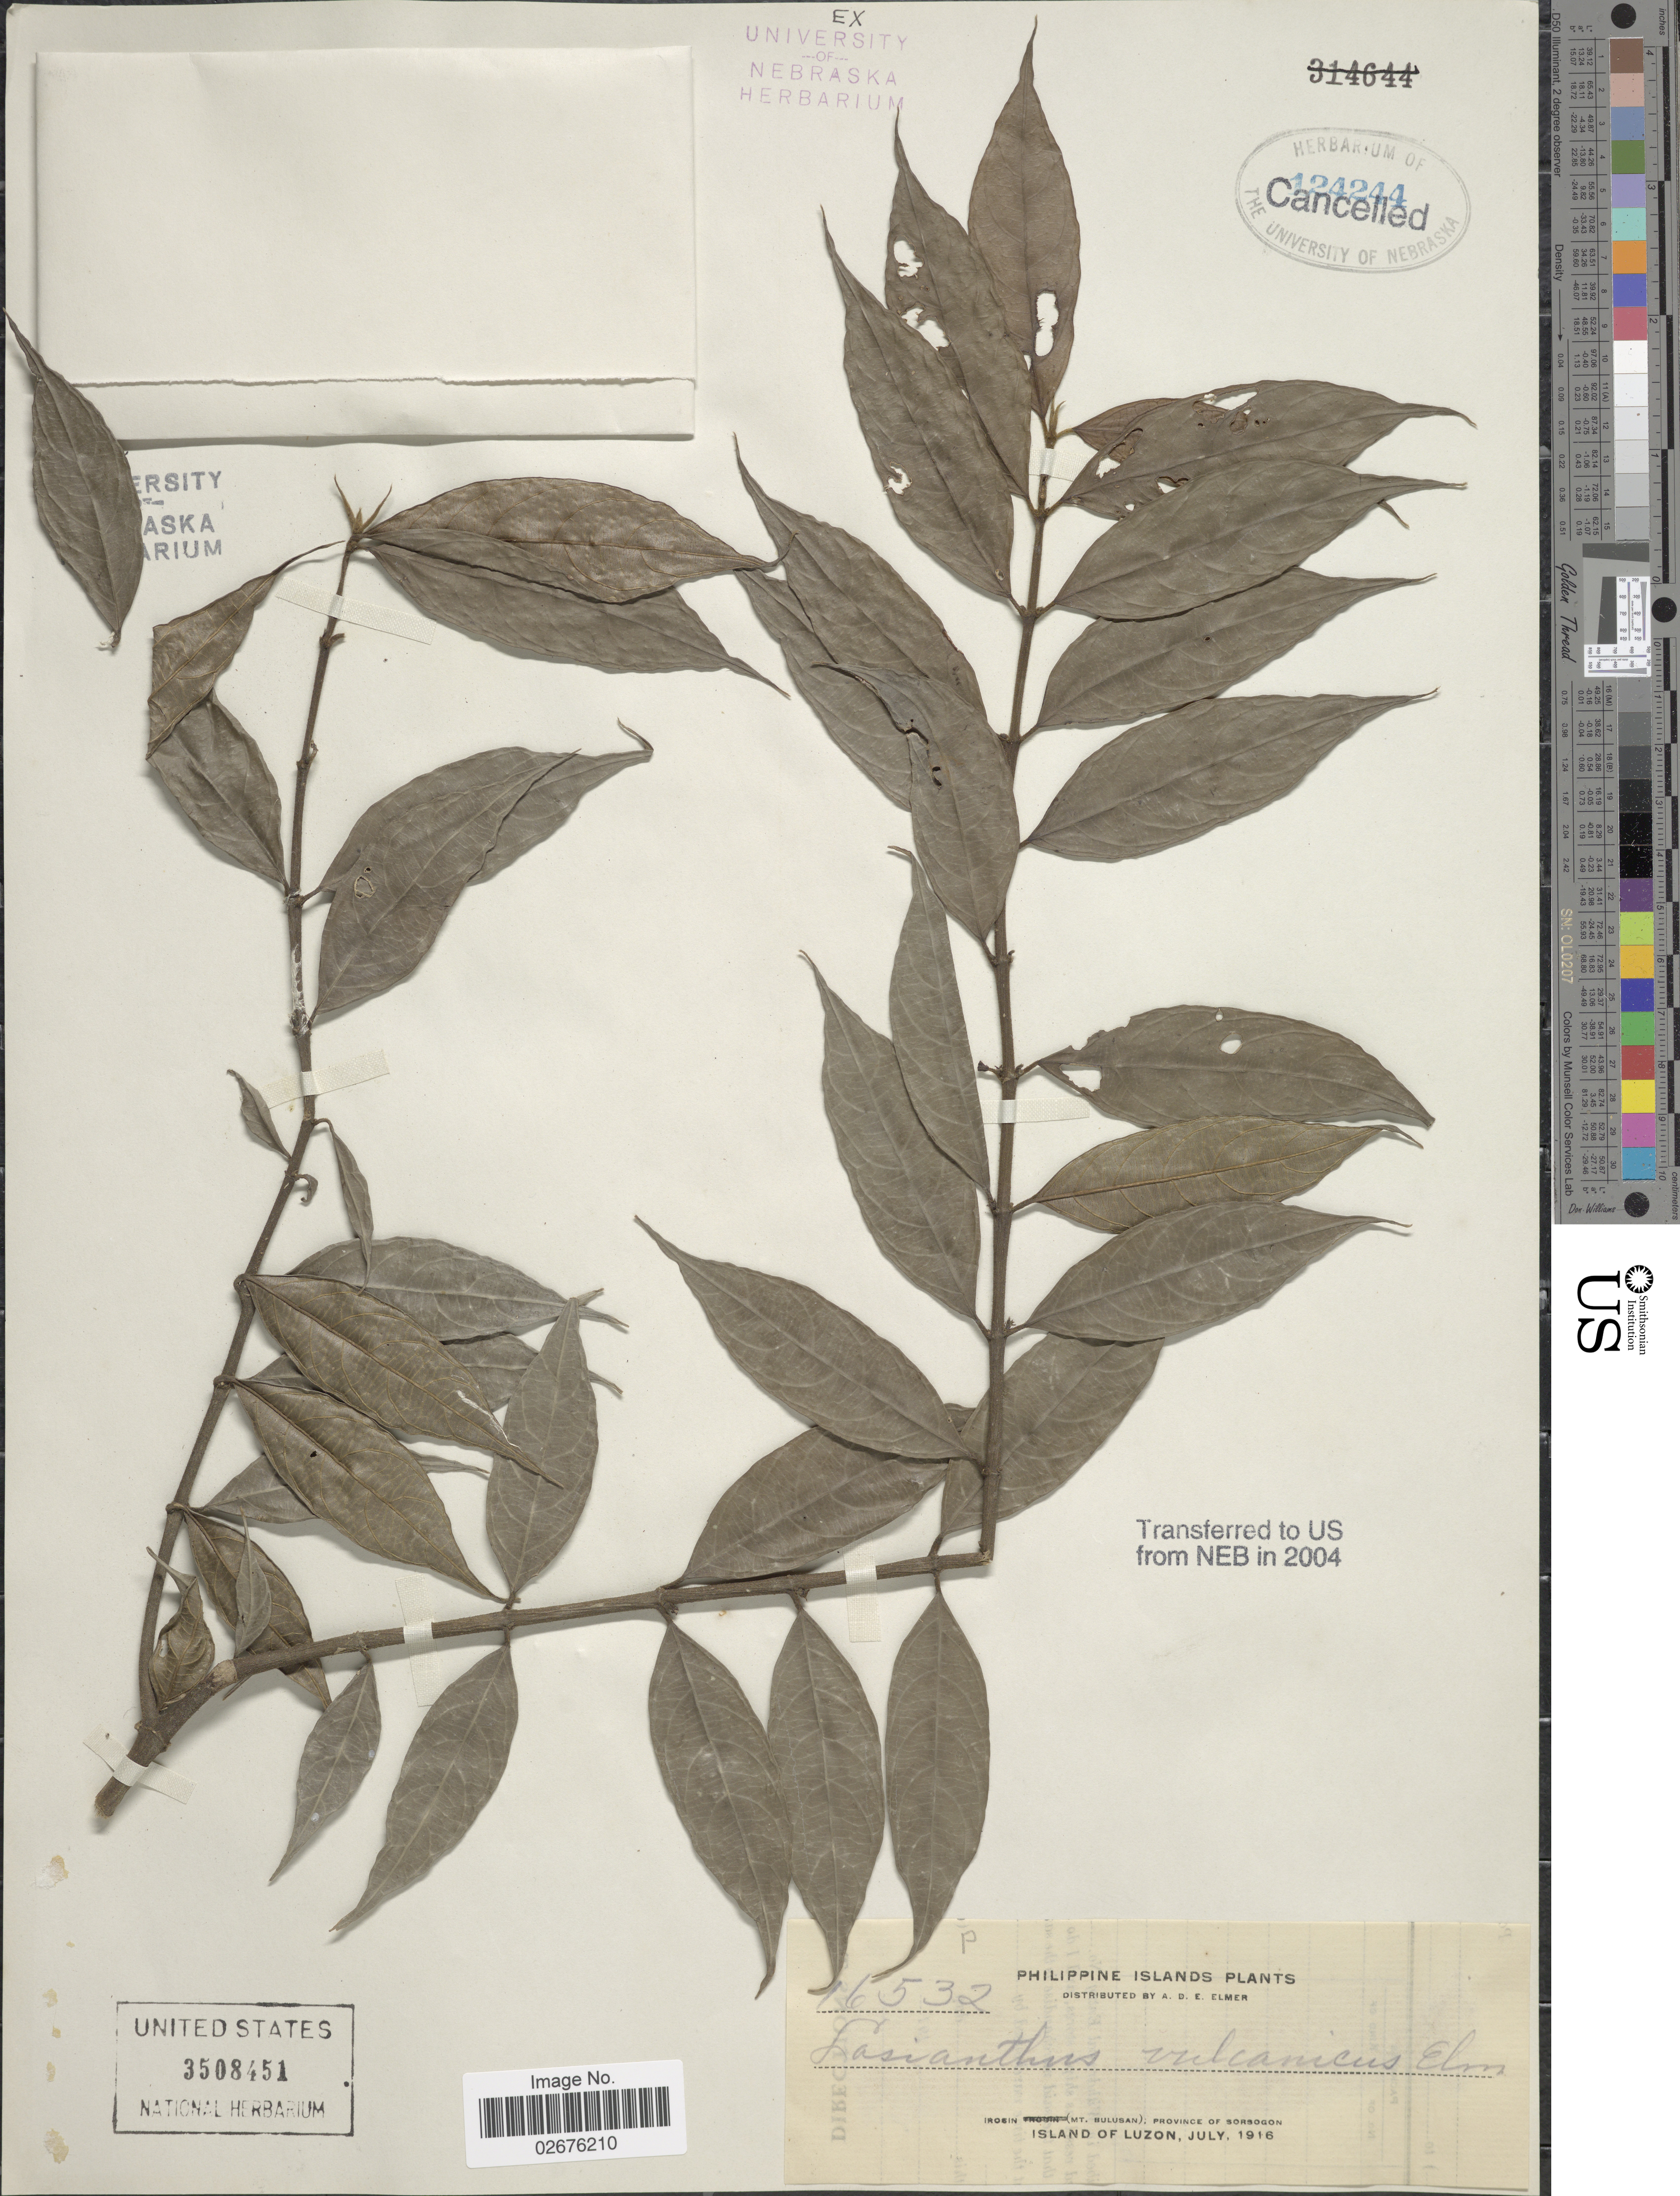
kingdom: Plantae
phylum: Tracheophyta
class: Magnoliopsida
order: Gentianales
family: Rubiaceae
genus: Lasianthus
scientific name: Lasianthus vulcanicus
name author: Ridl.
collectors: A. D. E. Elmer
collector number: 16532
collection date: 1916-07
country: Philippines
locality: Philippine Islands. Irosin (Mt. Bulusan), Province of Sorsogon. Island of Luzon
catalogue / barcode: US 3508451